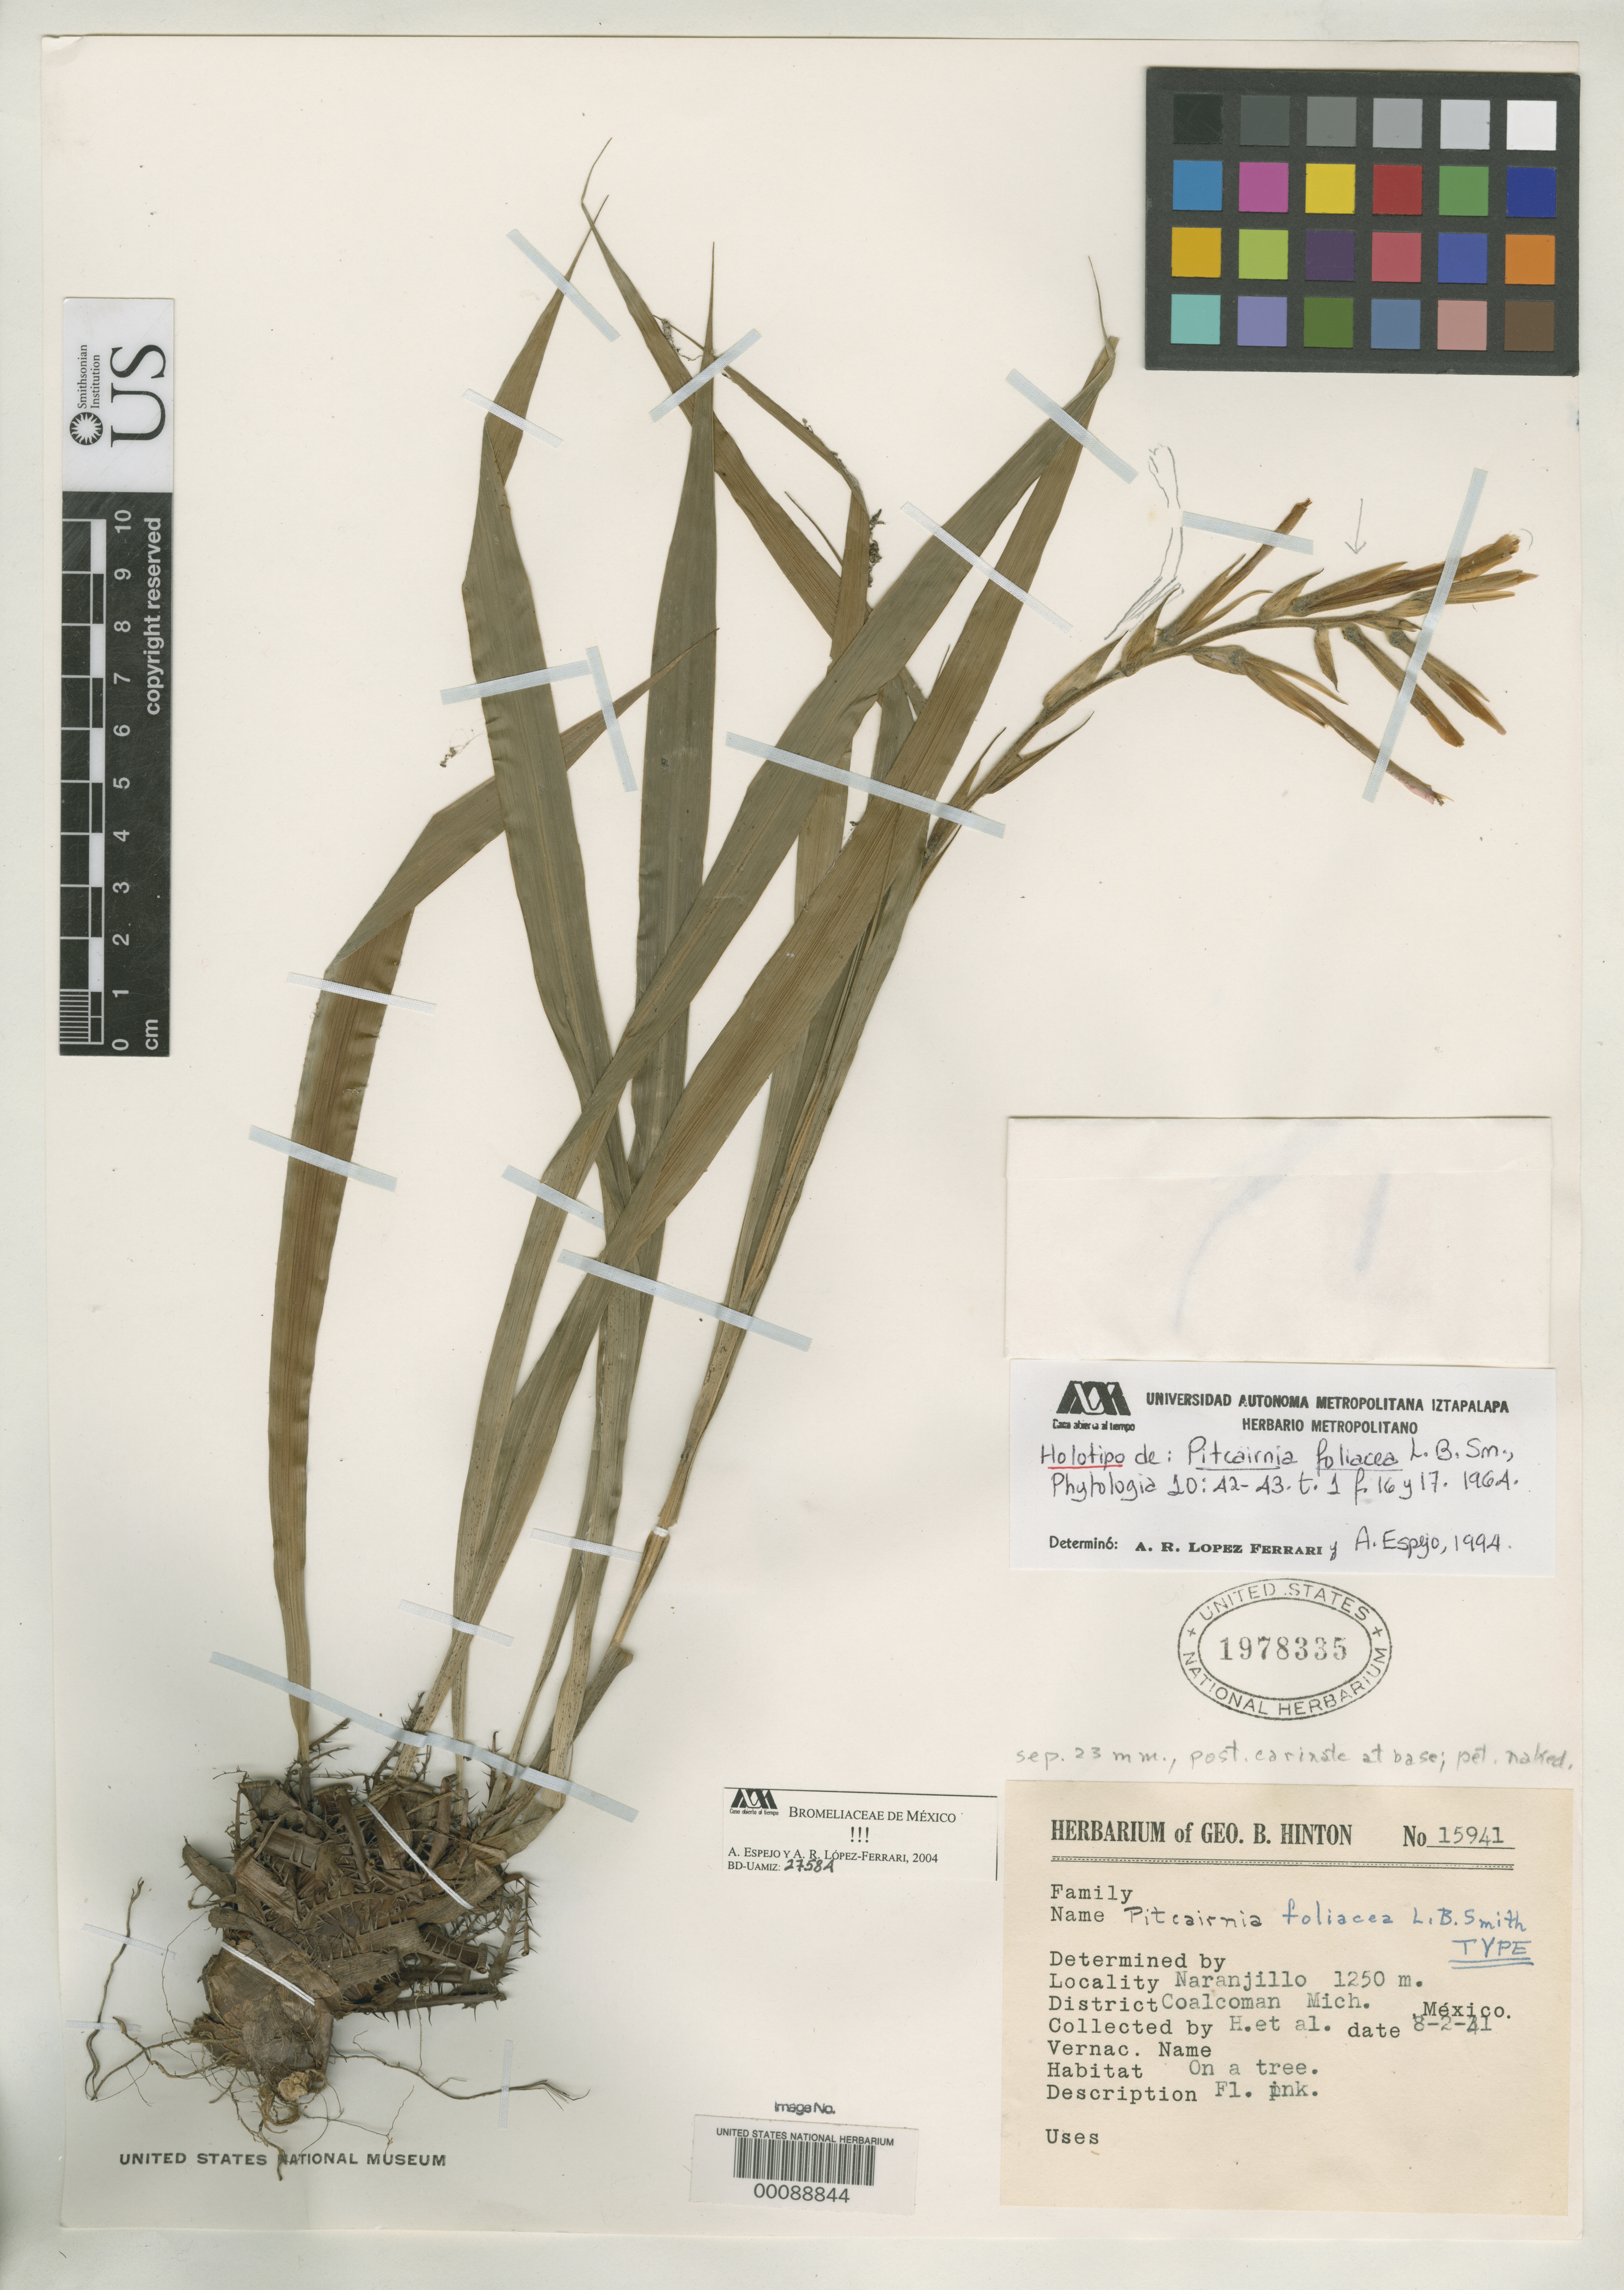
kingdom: Plantae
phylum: Tracheophyta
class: Liliopsida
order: Poales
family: Bromeliaceae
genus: Pitcairnia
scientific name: Pitcairnia foliacea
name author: L.B. Sm.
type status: Holotype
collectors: G. B. Hinton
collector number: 15941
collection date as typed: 02 Aug 1941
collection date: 1941-08-02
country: Mexico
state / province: Michoacán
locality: Coalcomán, Naranjillo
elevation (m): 1250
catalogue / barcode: US 1978335